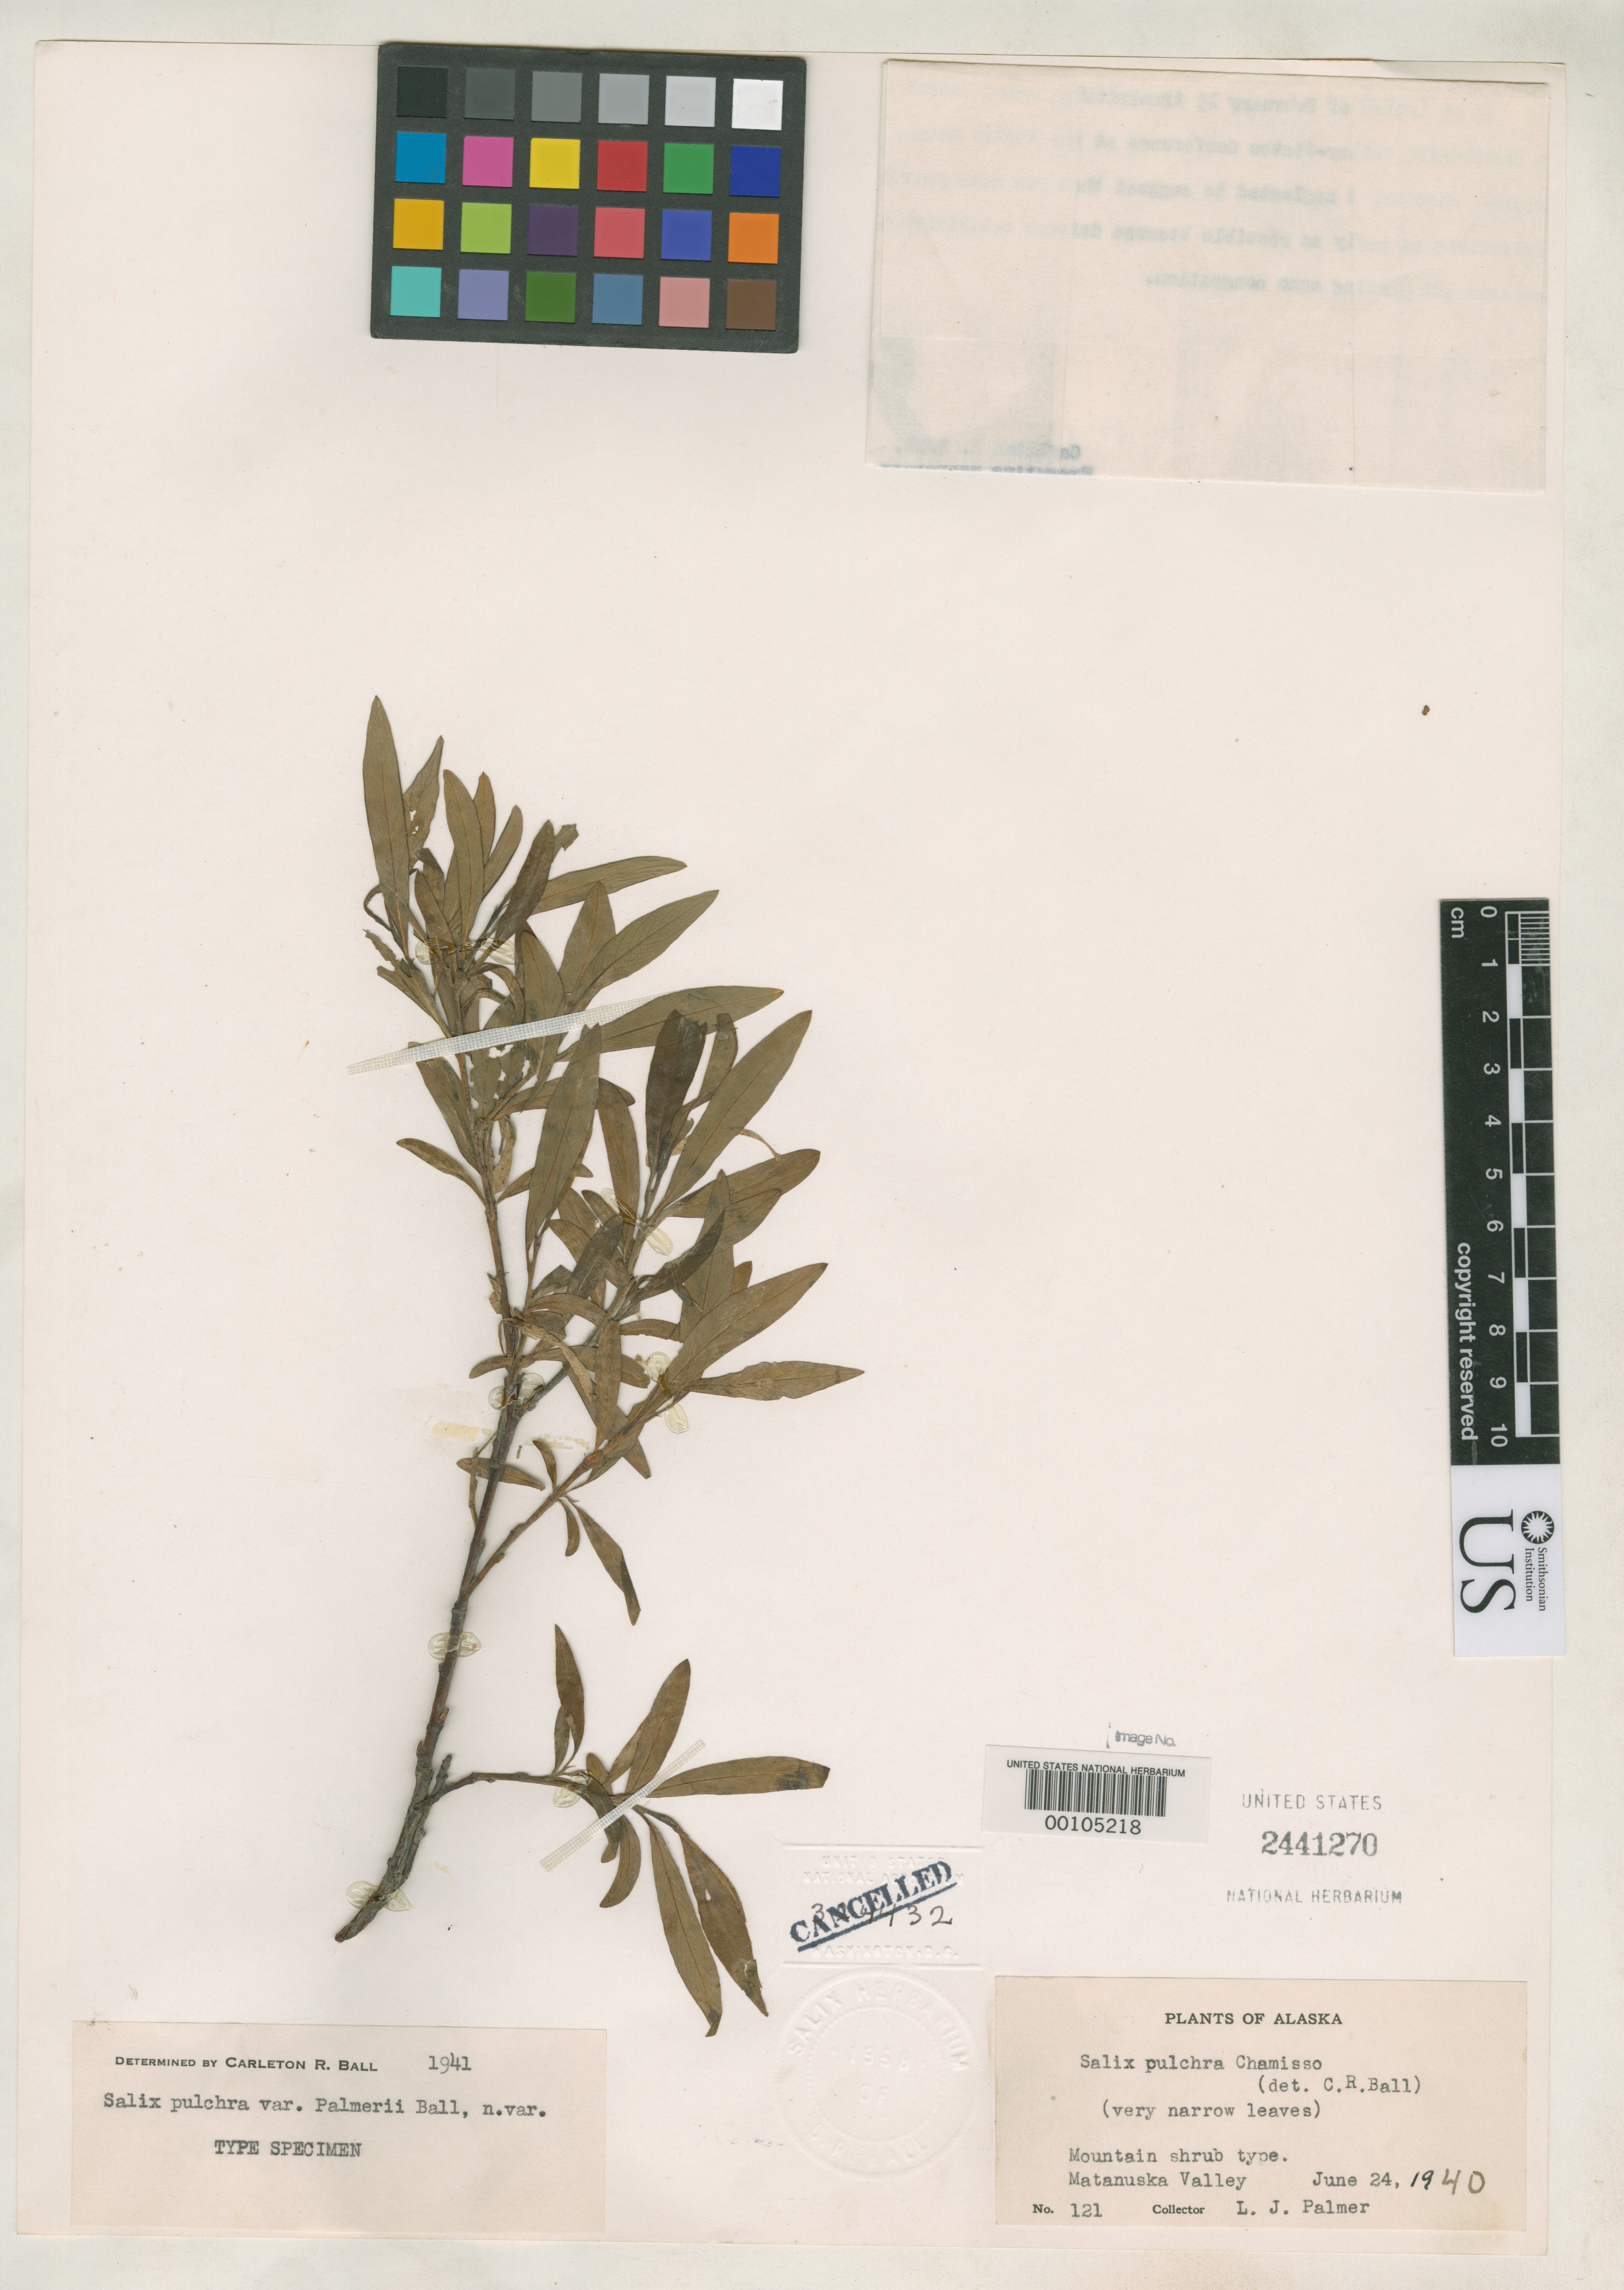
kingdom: Plantae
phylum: Tracheophyta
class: Magnoliopsida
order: Malpighiales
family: Salicaceae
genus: Salix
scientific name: Salix pulchra var. palmeri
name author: C.R. Ball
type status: Isotype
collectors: L. J. Palmer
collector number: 121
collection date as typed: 24 Jun 1940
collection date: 1940-06-24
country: United States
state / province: Alaska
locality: Matanuska Valley.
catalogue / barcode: US 2441270